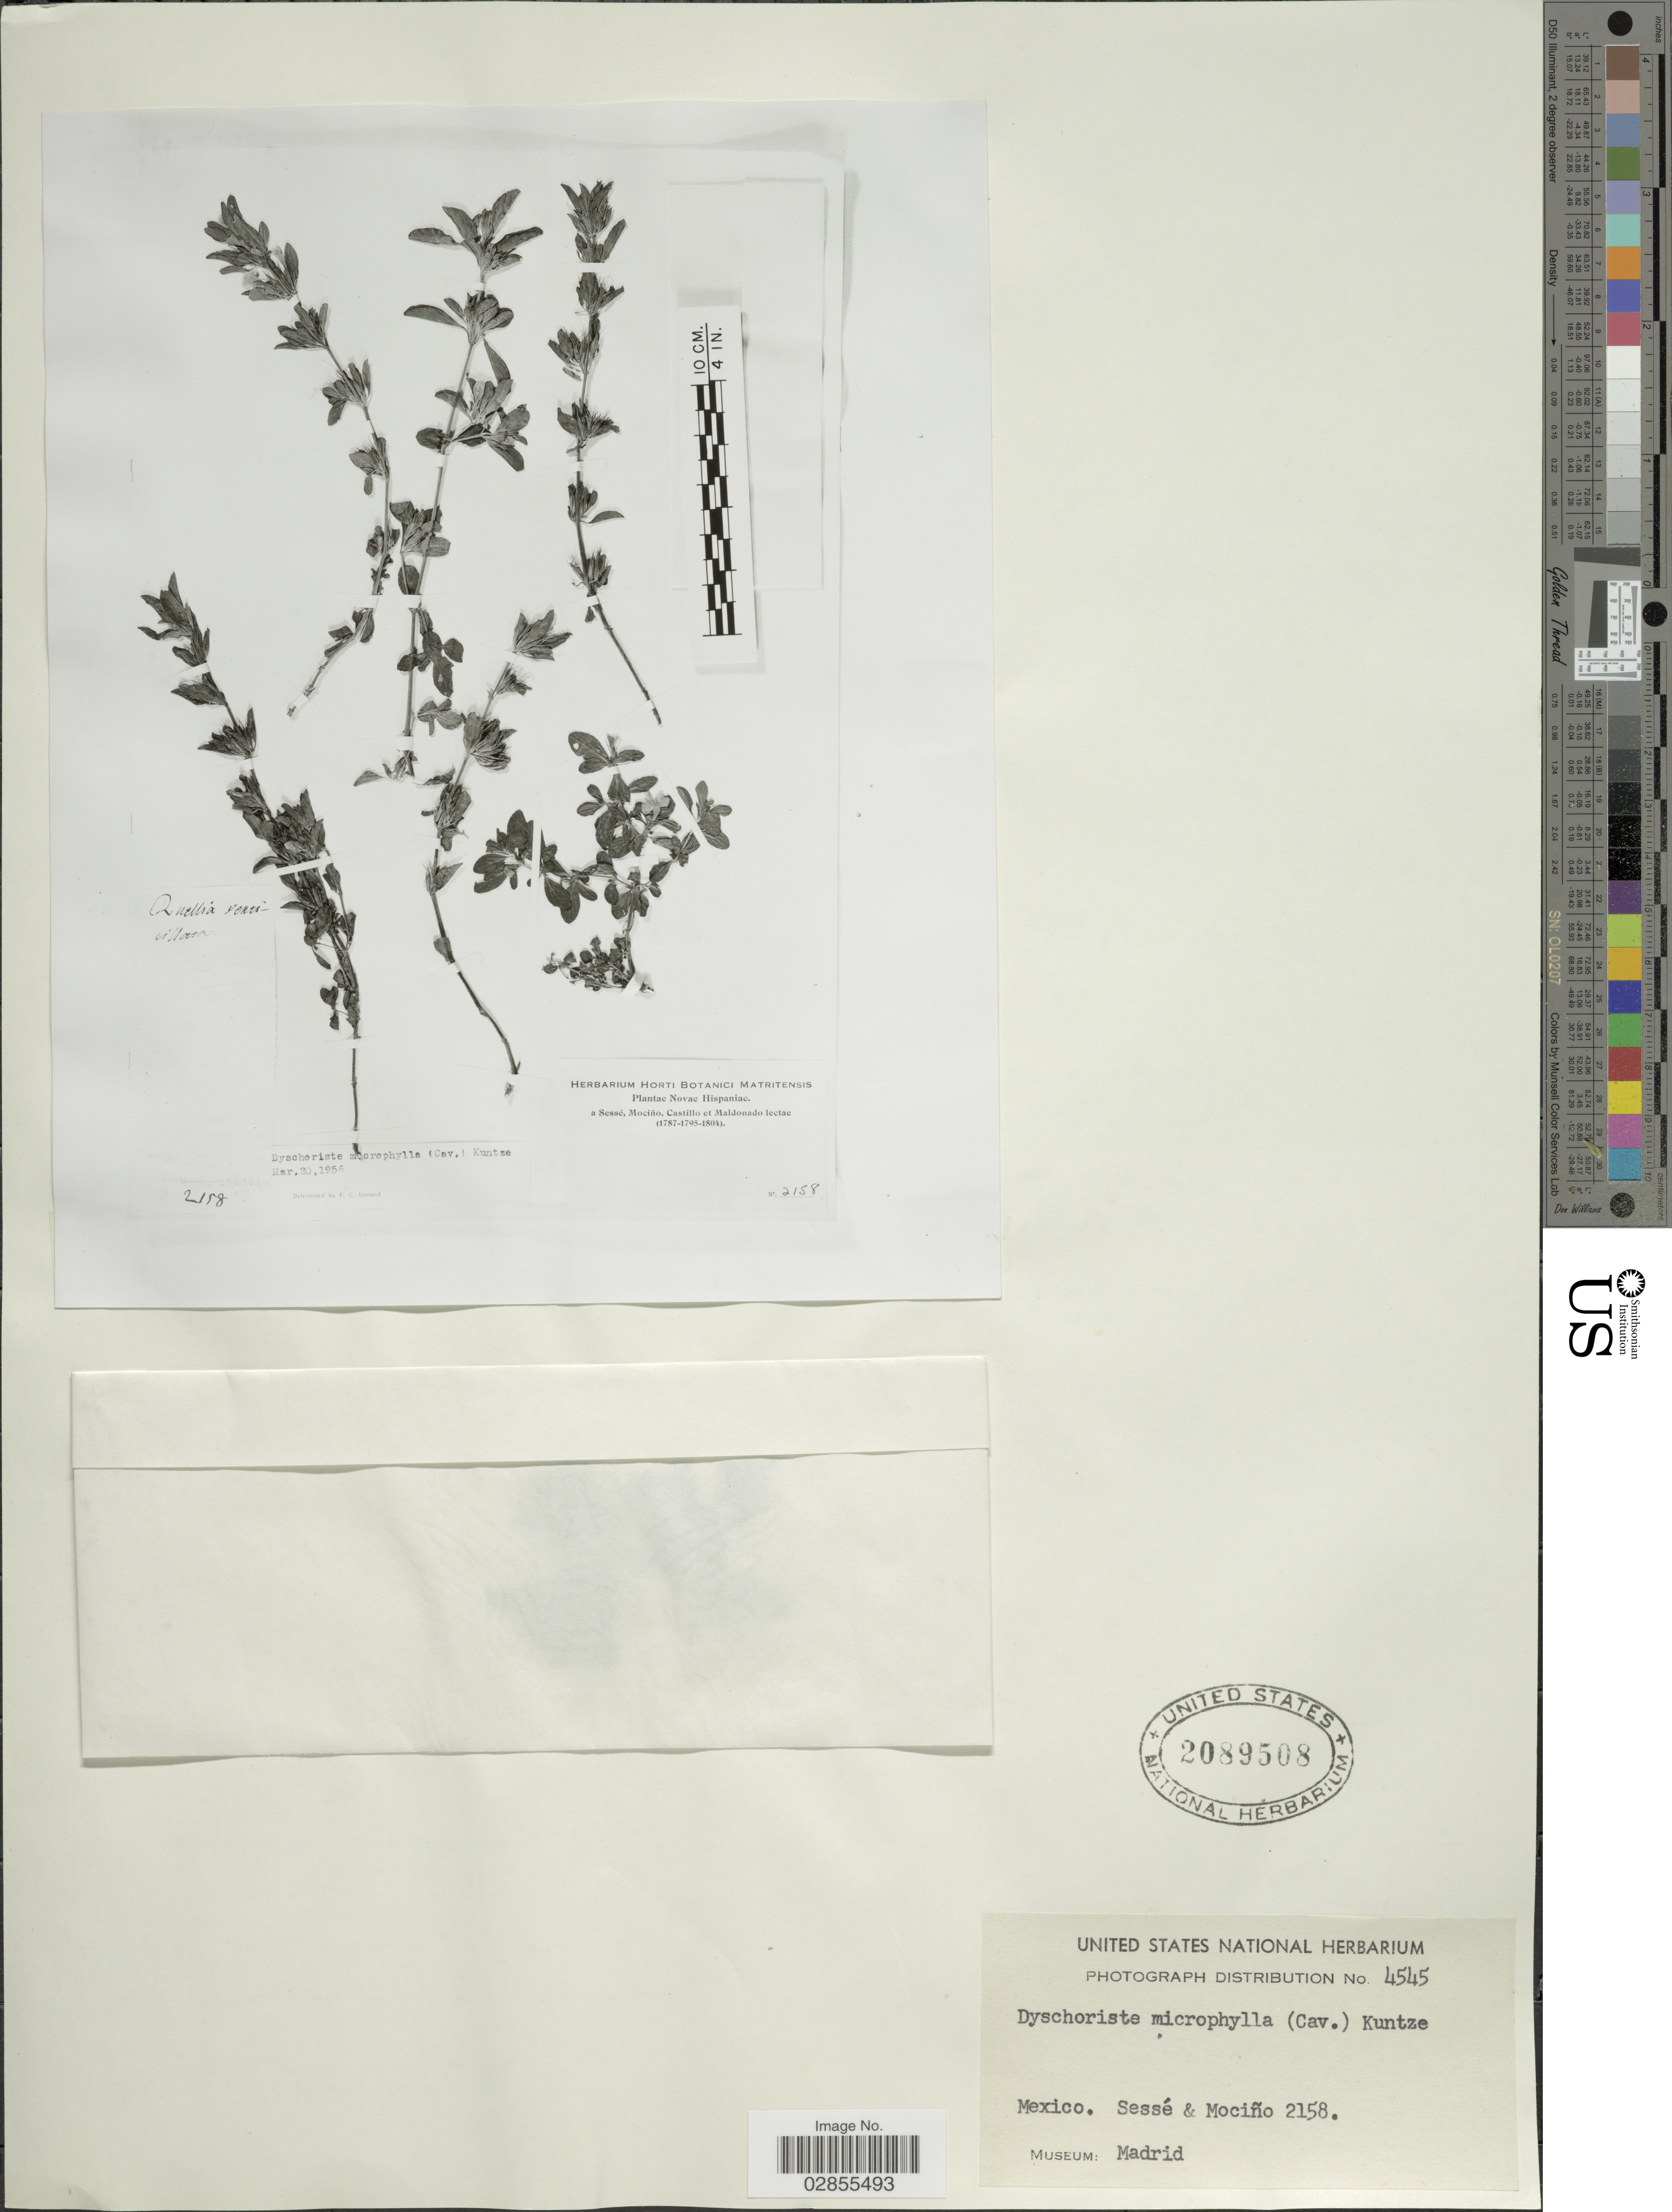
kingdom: Plantae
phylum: Tracheophyta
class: Magnoliopsida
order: Lamiales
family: Acanthaceae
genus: Dyschoriste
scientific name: Dyschoriste microphylla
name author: (Cav.) Kuntze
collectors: Sessé, --, Mociño, Castillo, -- & Maldonado, --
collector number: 2158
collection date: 1787/1804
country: Mexico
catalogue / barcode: US 2089508